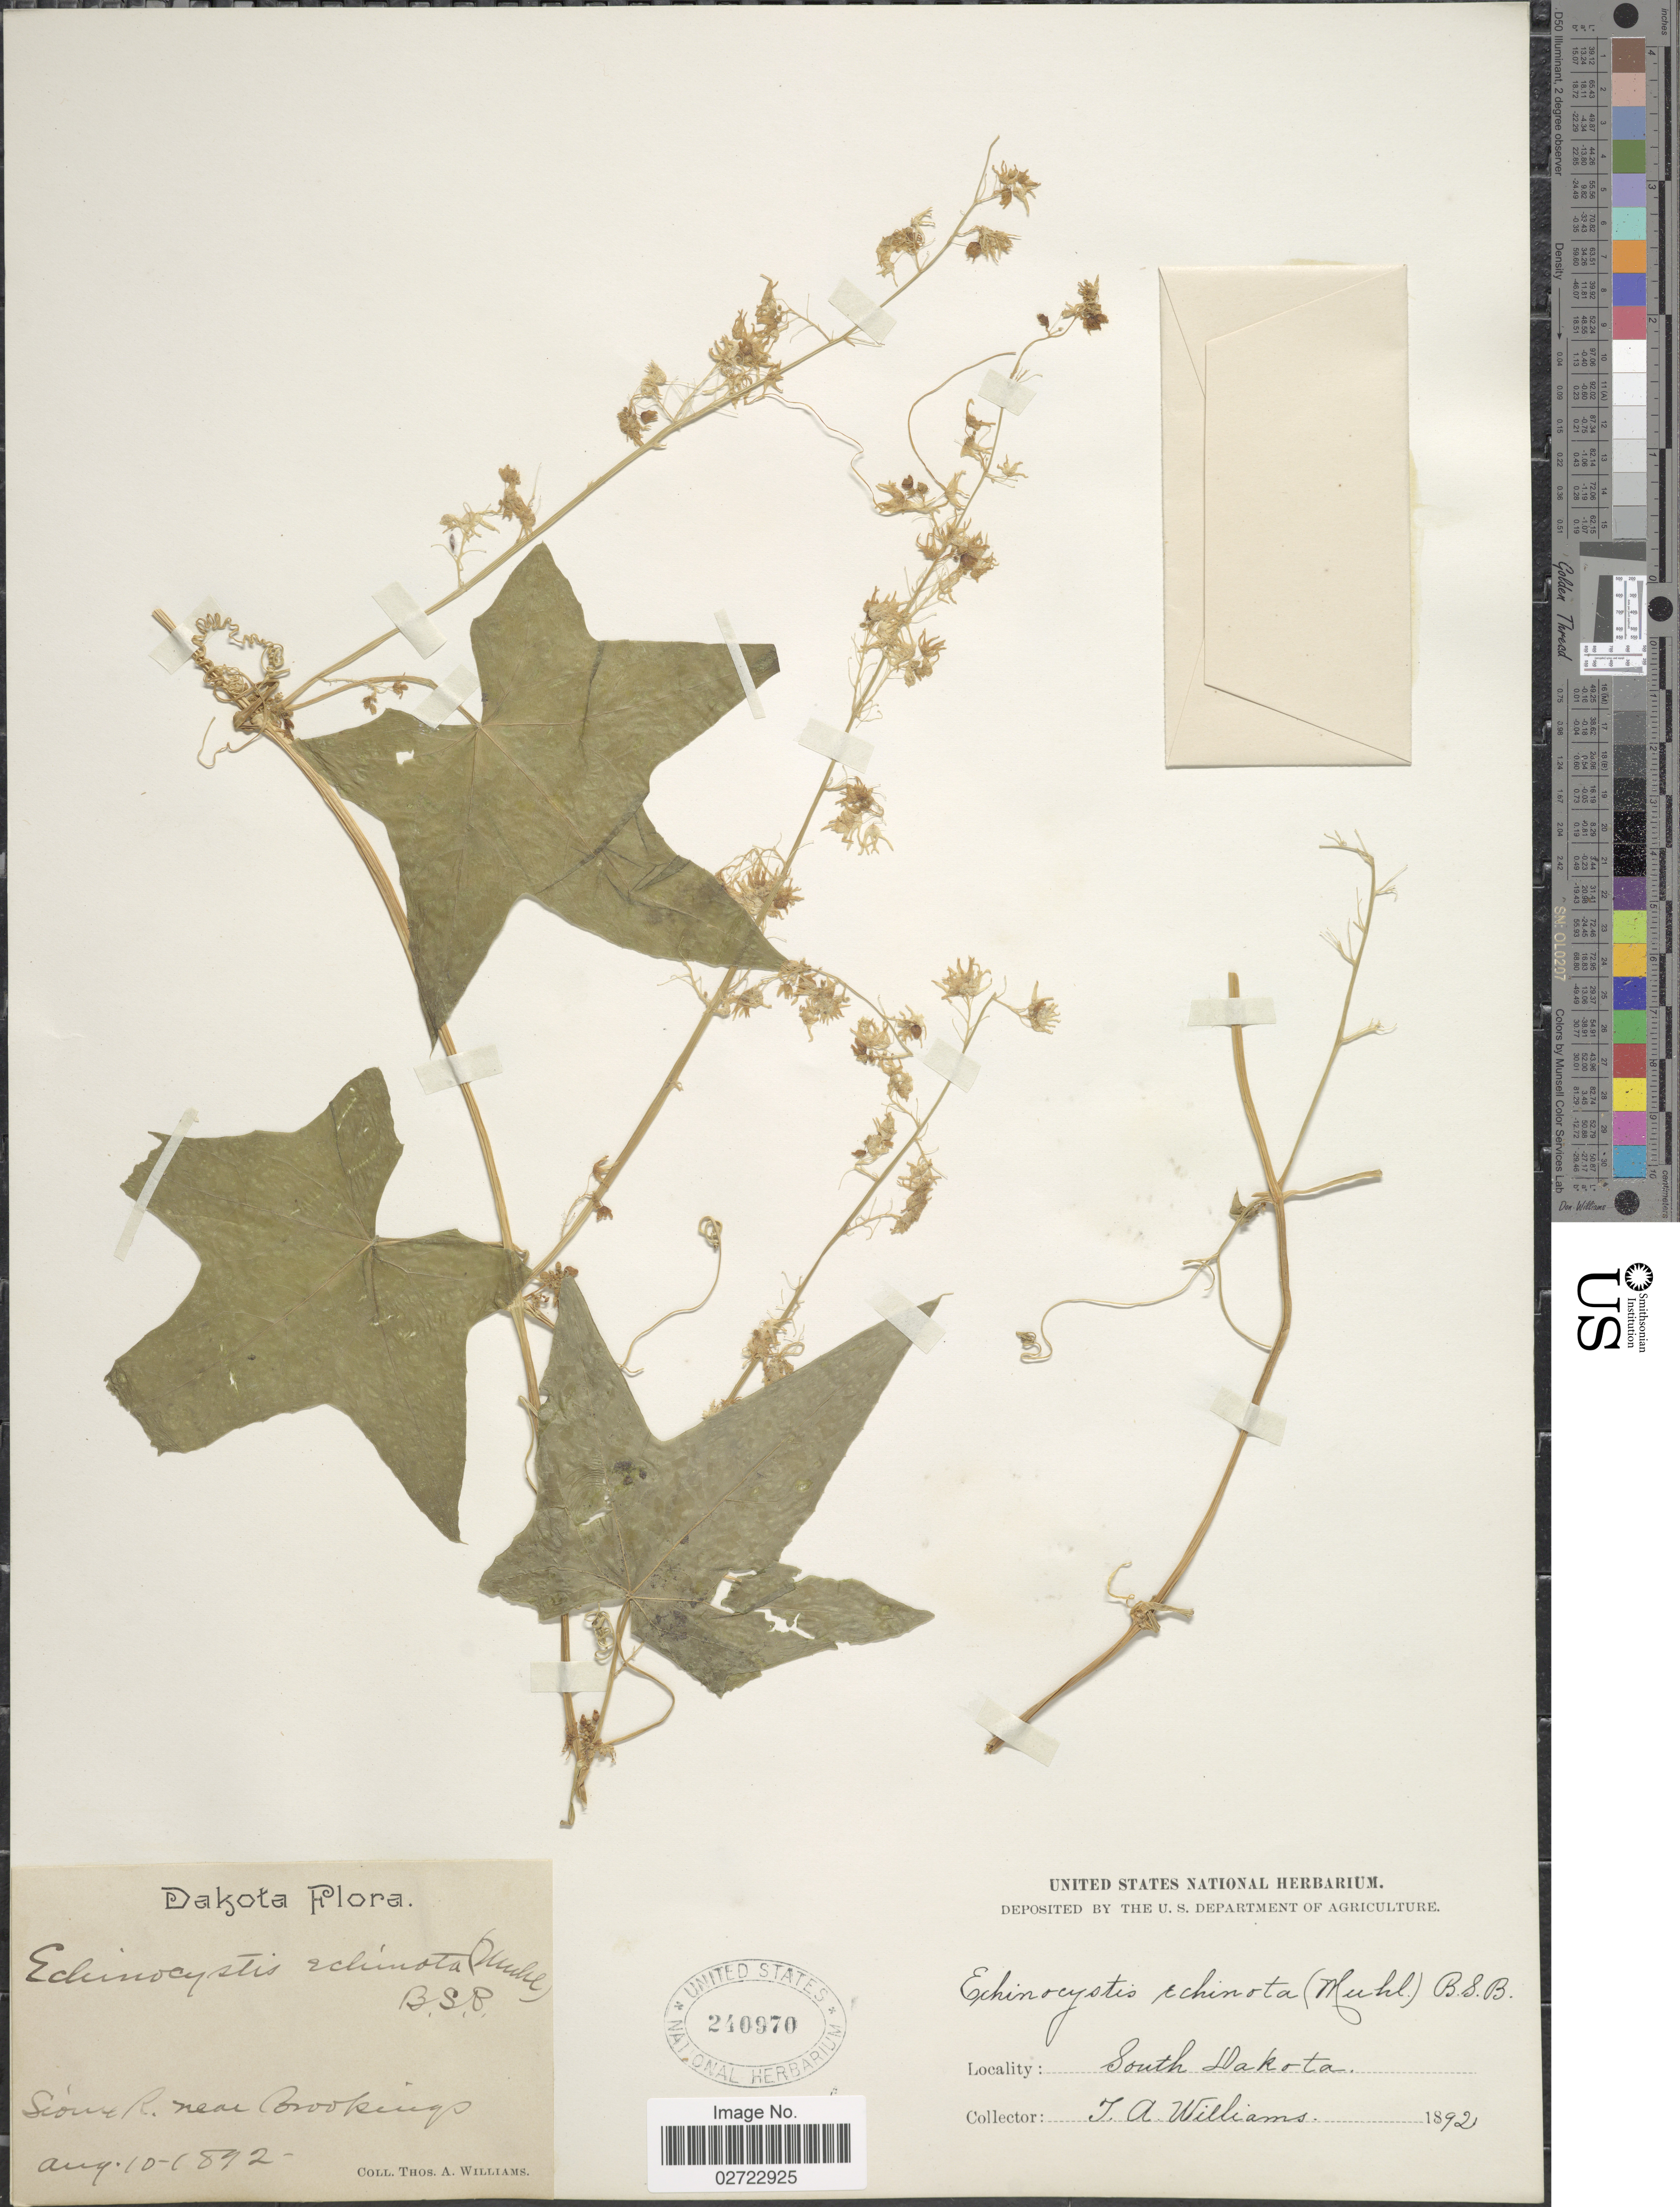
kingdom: Plantae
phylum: Tracheophyta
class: Magnoliopsida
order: Cucurbitales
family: Cucurbitaceae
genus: Echinocystis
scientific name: Echinocystis lobata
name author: (Michx.) Torr. & A. Gray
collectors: T. A. Williams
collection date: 1892-08-10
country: United States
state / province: South Dakota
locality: Sioux R. near Brookings.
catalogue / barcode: US 240970